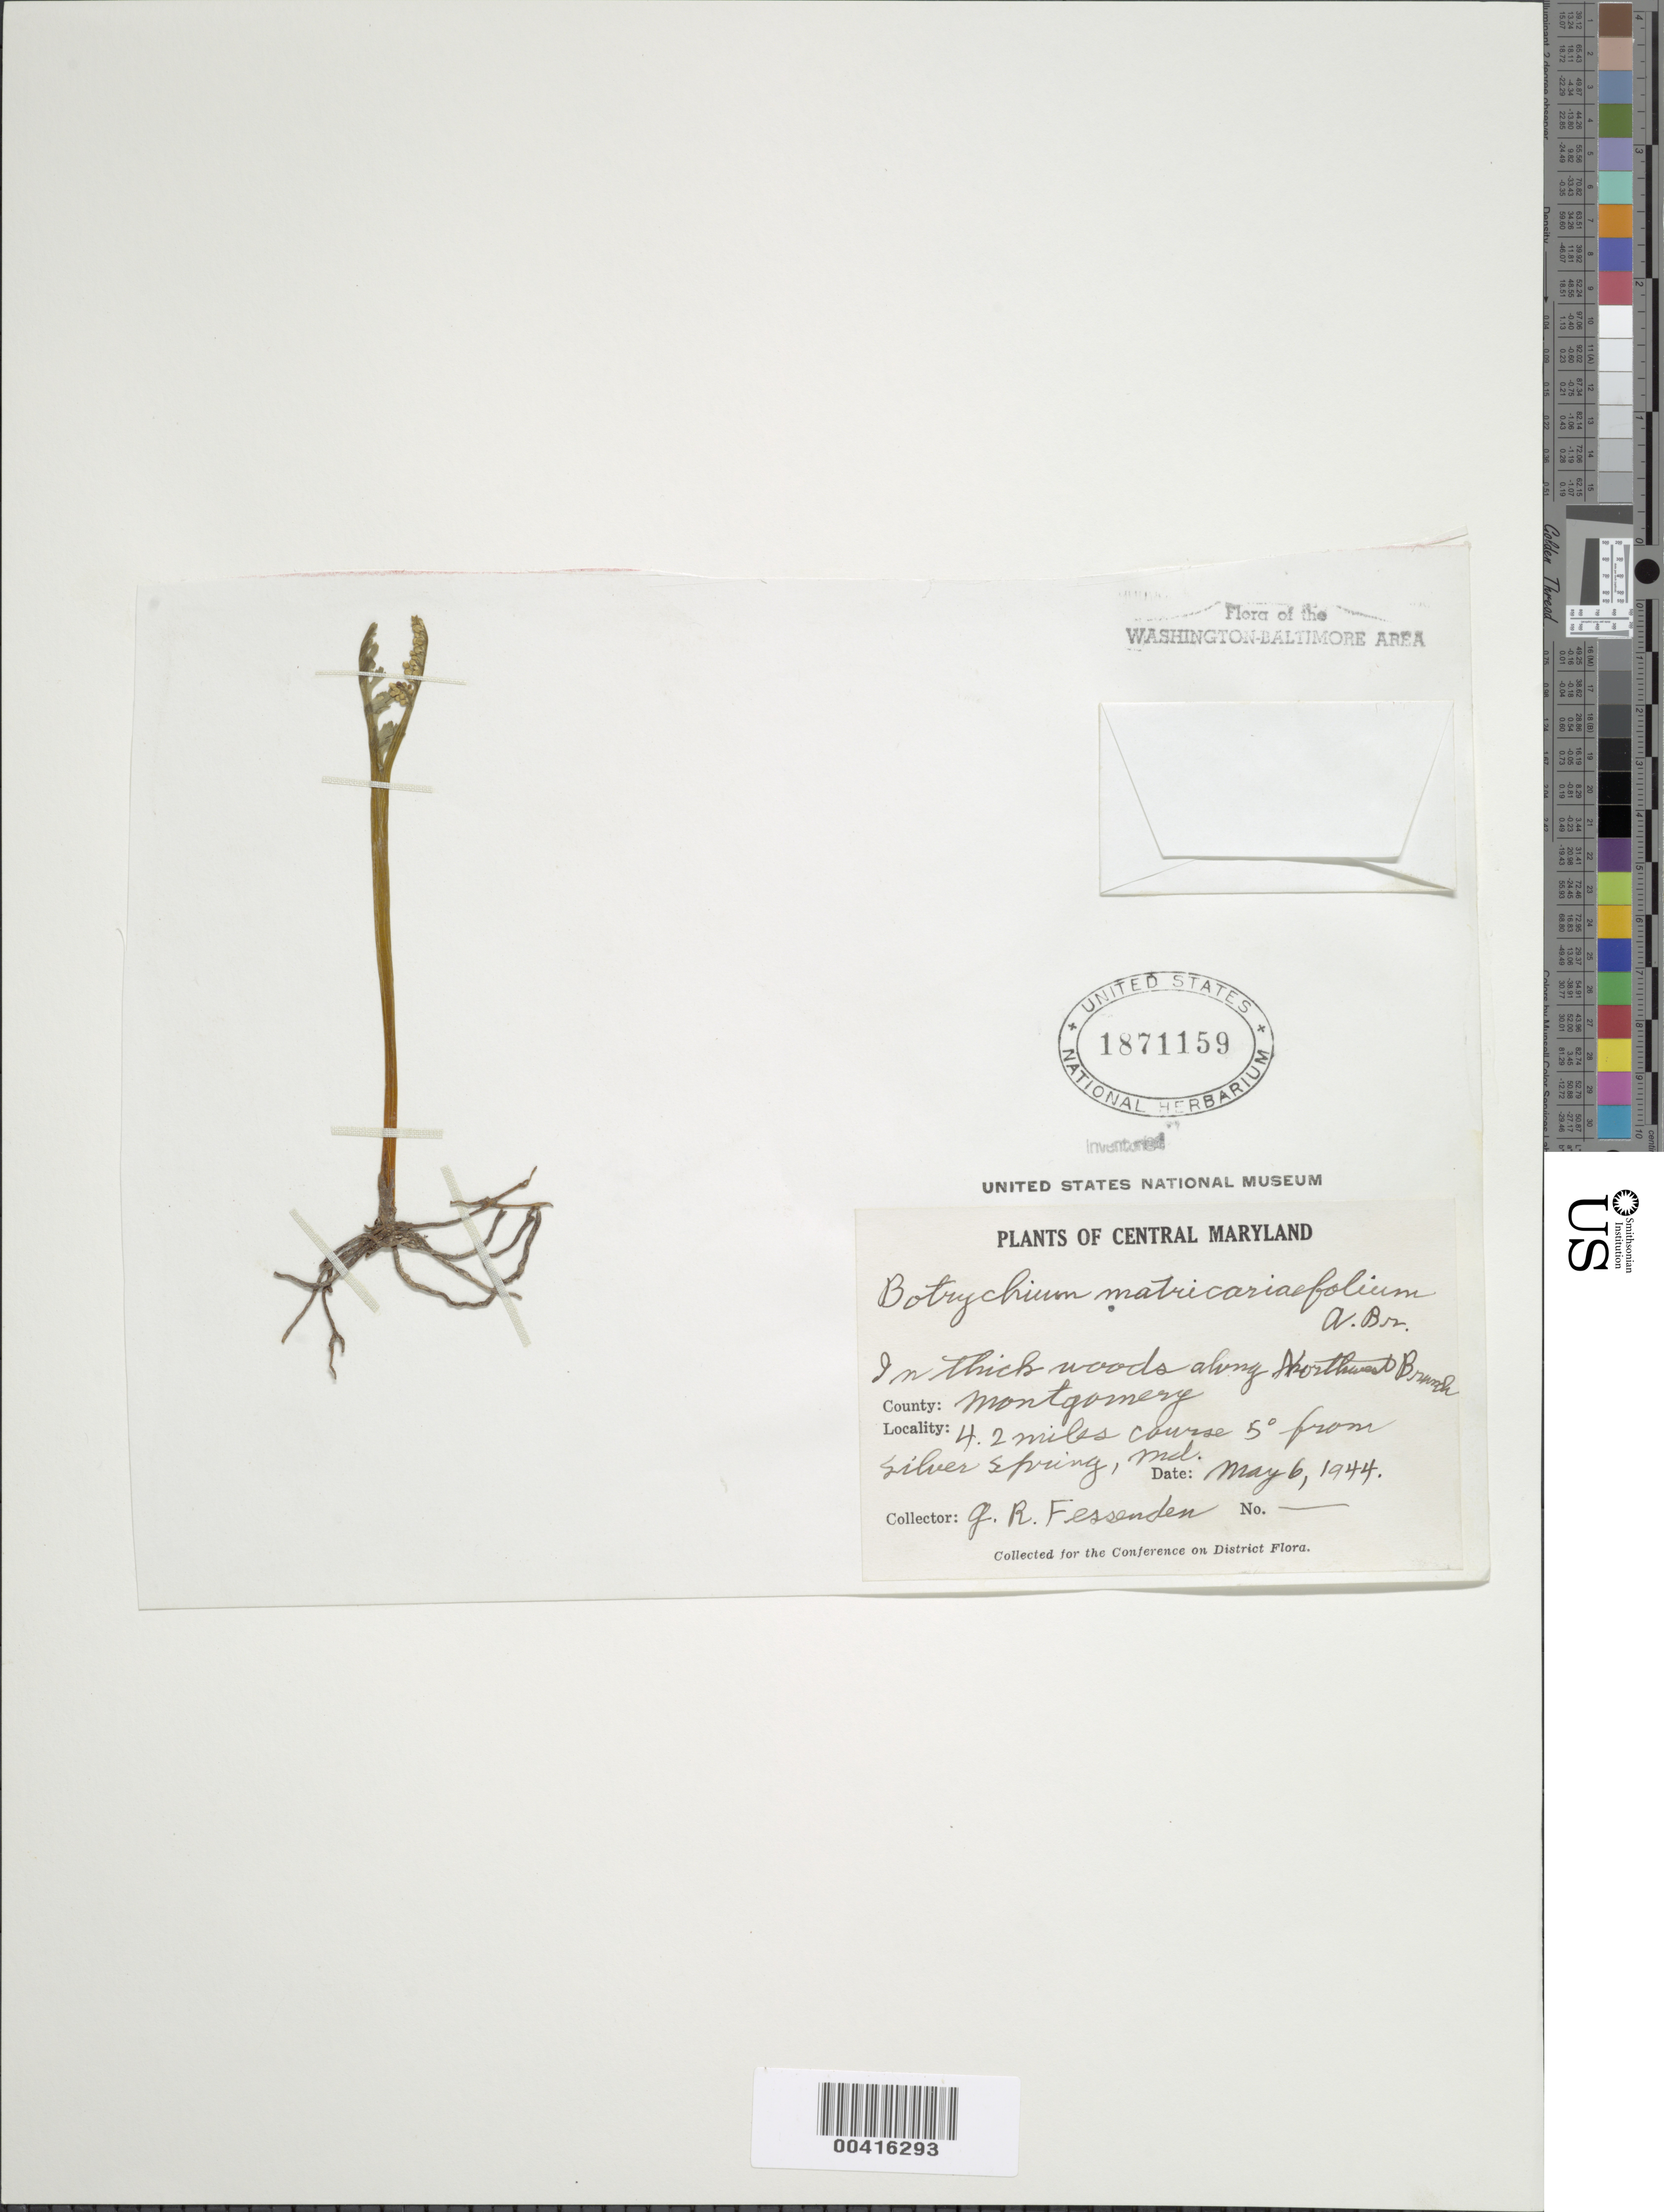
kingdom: Plantae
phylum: Tracheophyta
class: Polypodiopsida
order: Ophioglossales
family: Ophioglossaceae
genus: Botrychium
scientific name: Botrychium matricariifolium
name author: (A. Braun ex Dowell) A. Braun ex Koch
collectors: G. Fessenden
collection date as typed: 06 May 1944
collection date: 1944-05-06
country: United States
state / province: Maryland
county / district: Montgomery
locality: Along Northwest Branch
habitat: Thick woods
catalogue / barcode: US 1871159